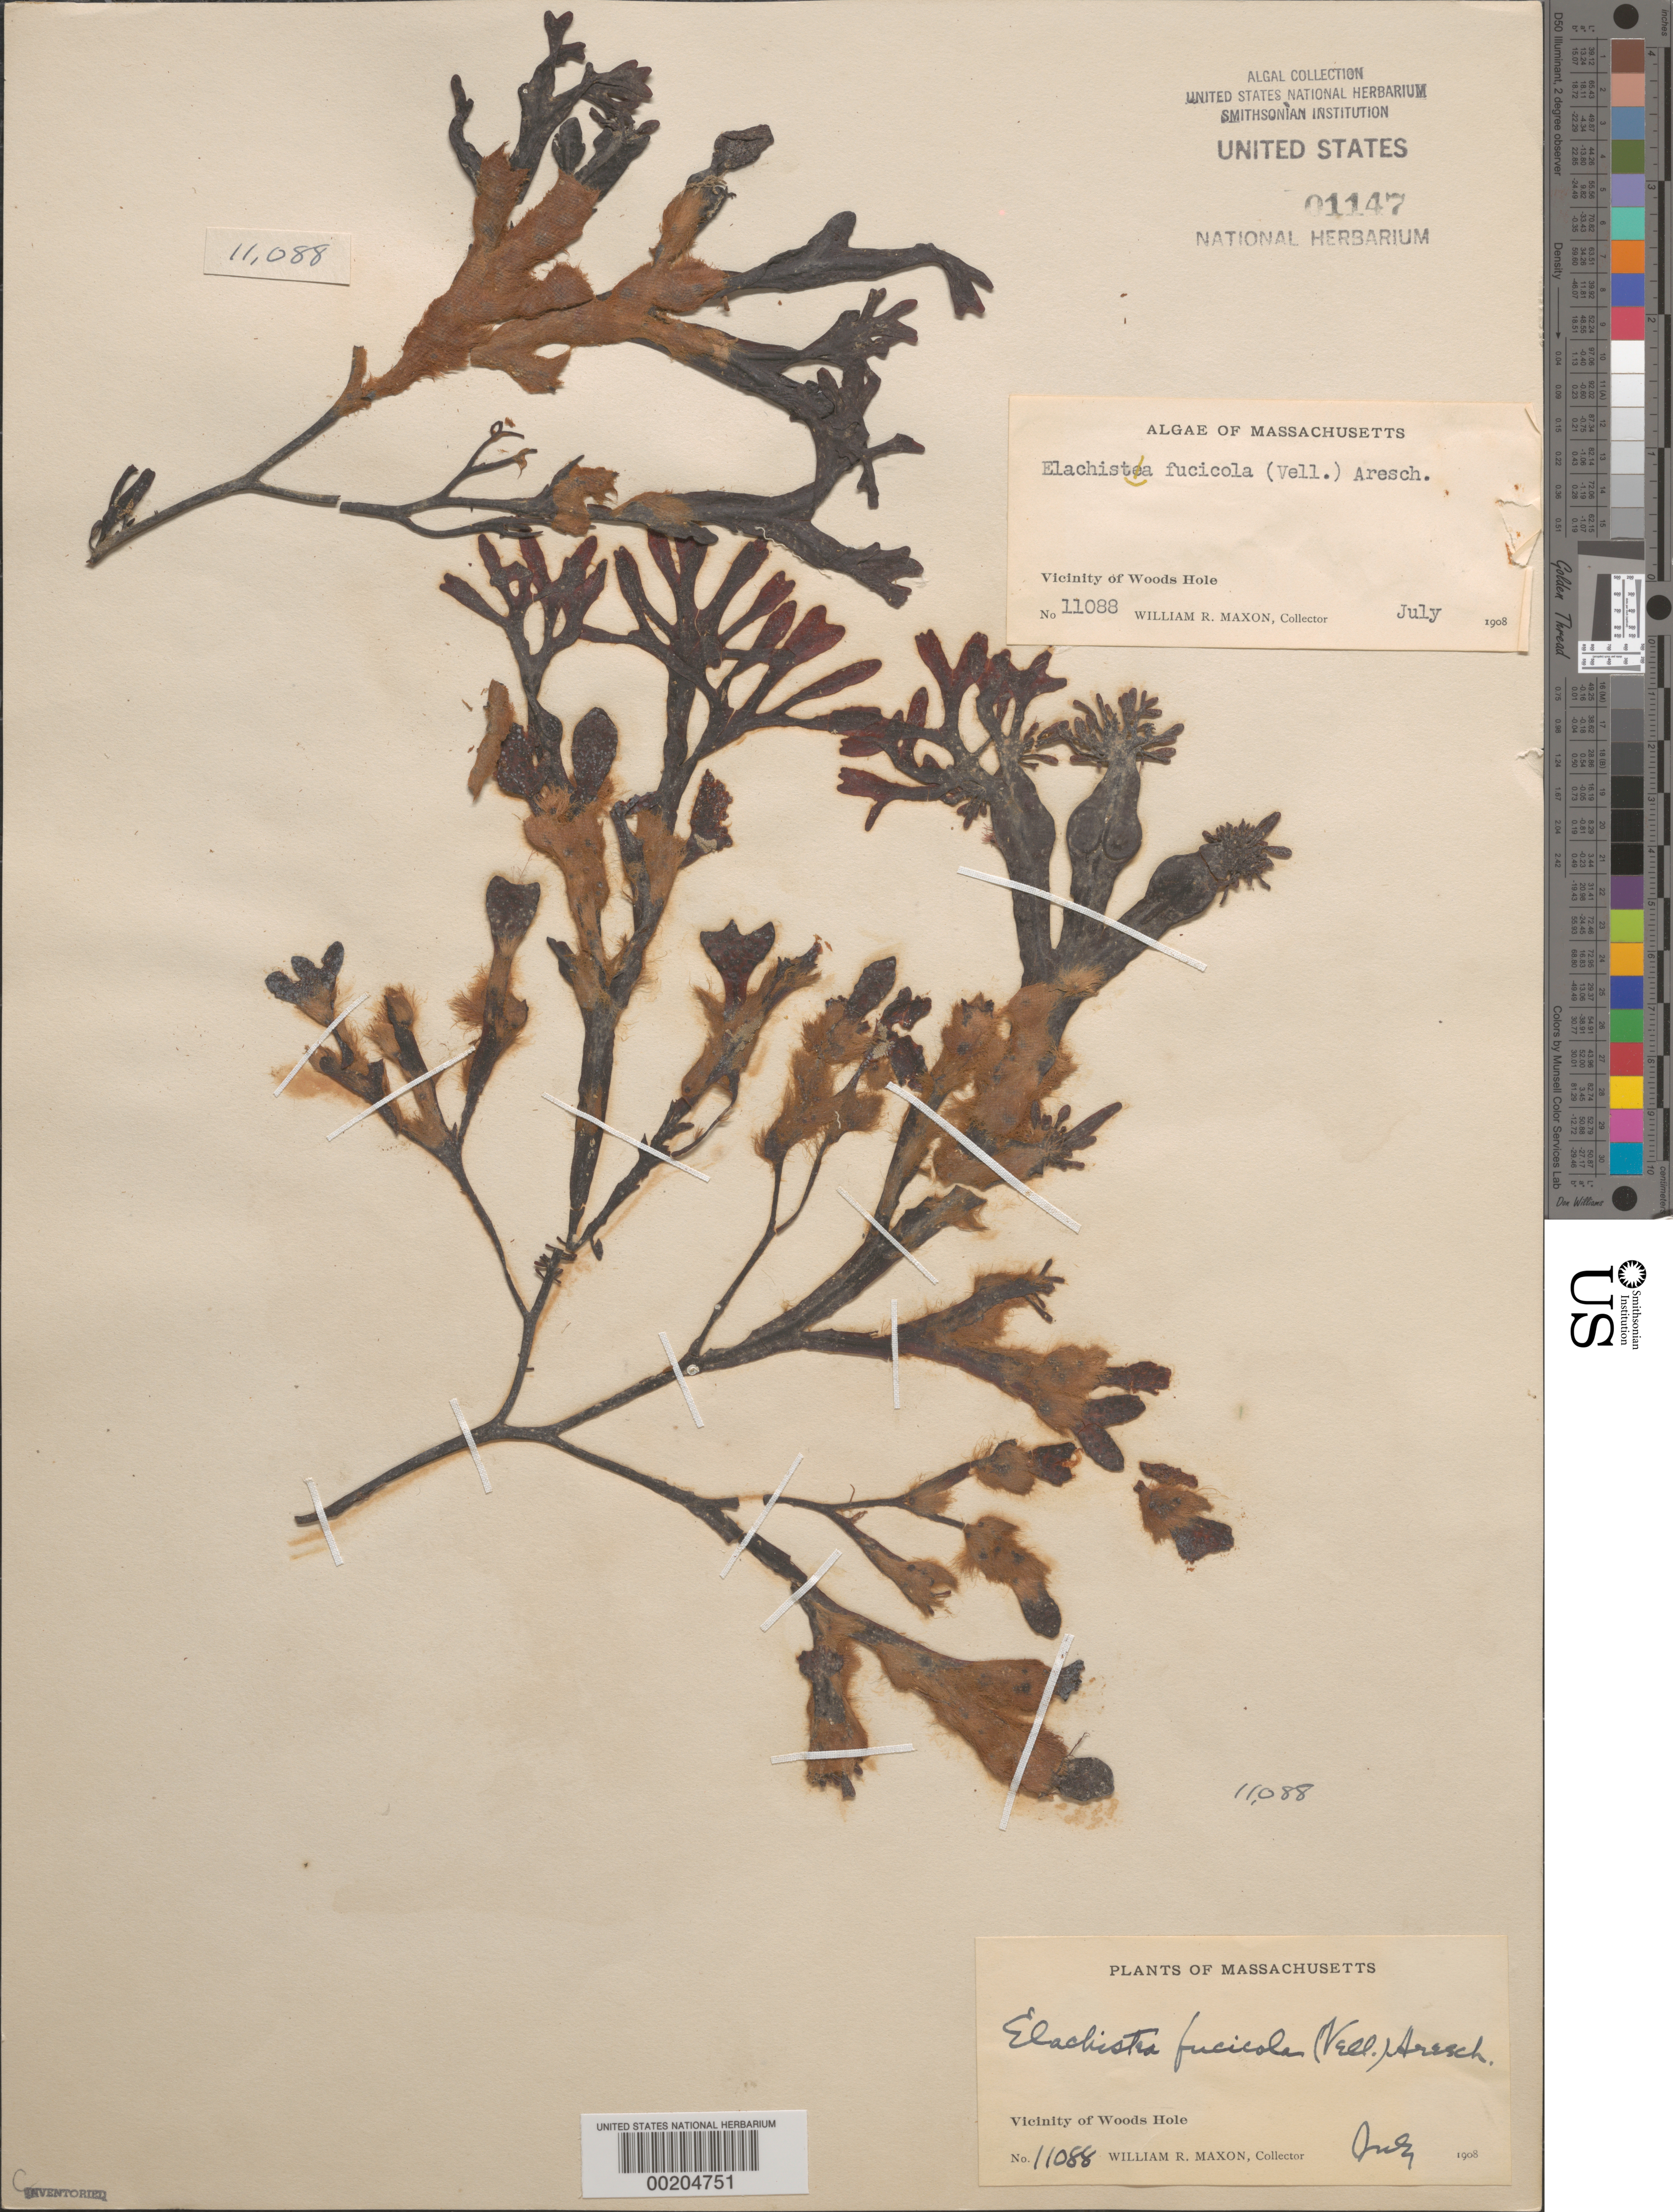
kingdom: Chromista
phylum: Ochrophyta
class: Phaeophyceae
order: Ectocarpales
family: Chordariaceae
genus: Elachista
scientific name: Elachista fucicola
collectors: W. R. Maxon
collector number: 11088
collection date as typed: Jul 1908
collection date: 1908-07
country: United States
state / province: Massachusetts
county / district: Barnstable County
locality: Woods Hole area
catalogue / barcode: US 1147